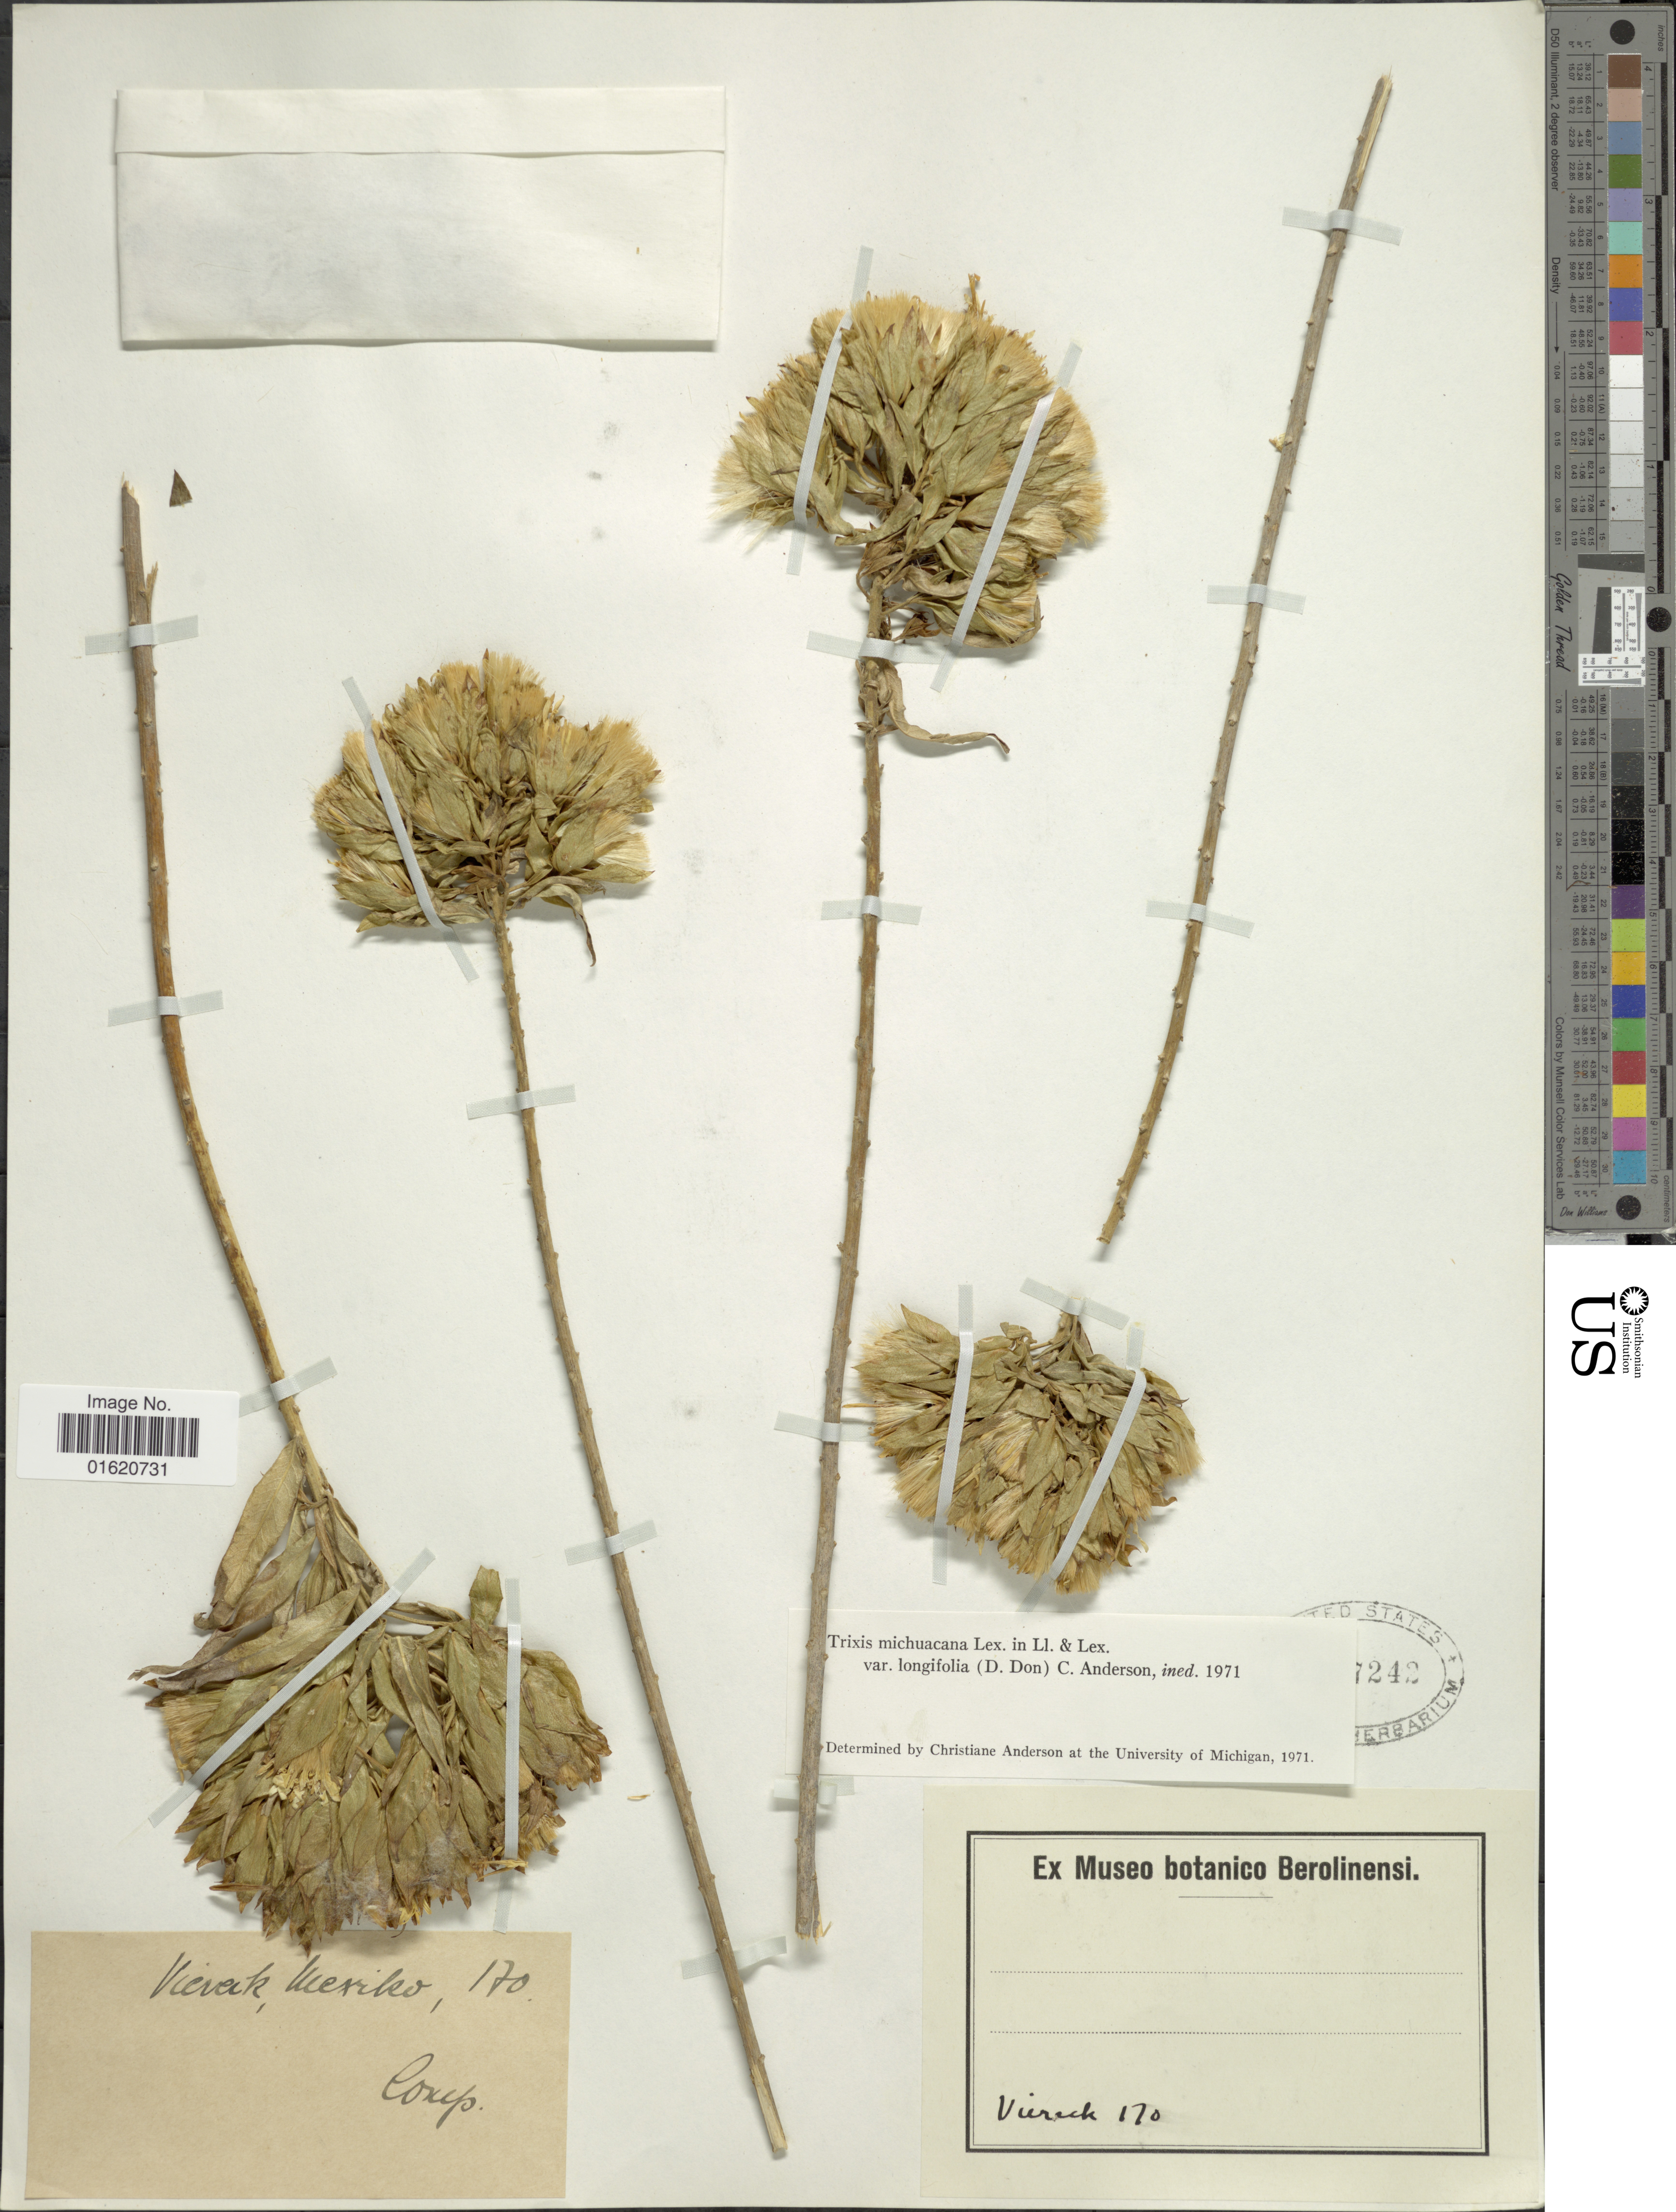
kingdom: Plantae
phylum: Tracheophyta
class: Magnoliopsida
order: Asterales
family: Asteraceae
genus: Trixis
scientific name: Trixis michuacana var. longifolia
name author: (D. Don) C.E. Anderson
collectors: -. Viereck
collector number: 170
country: Mexico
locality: Comp. [interpreted] [unsure placement]